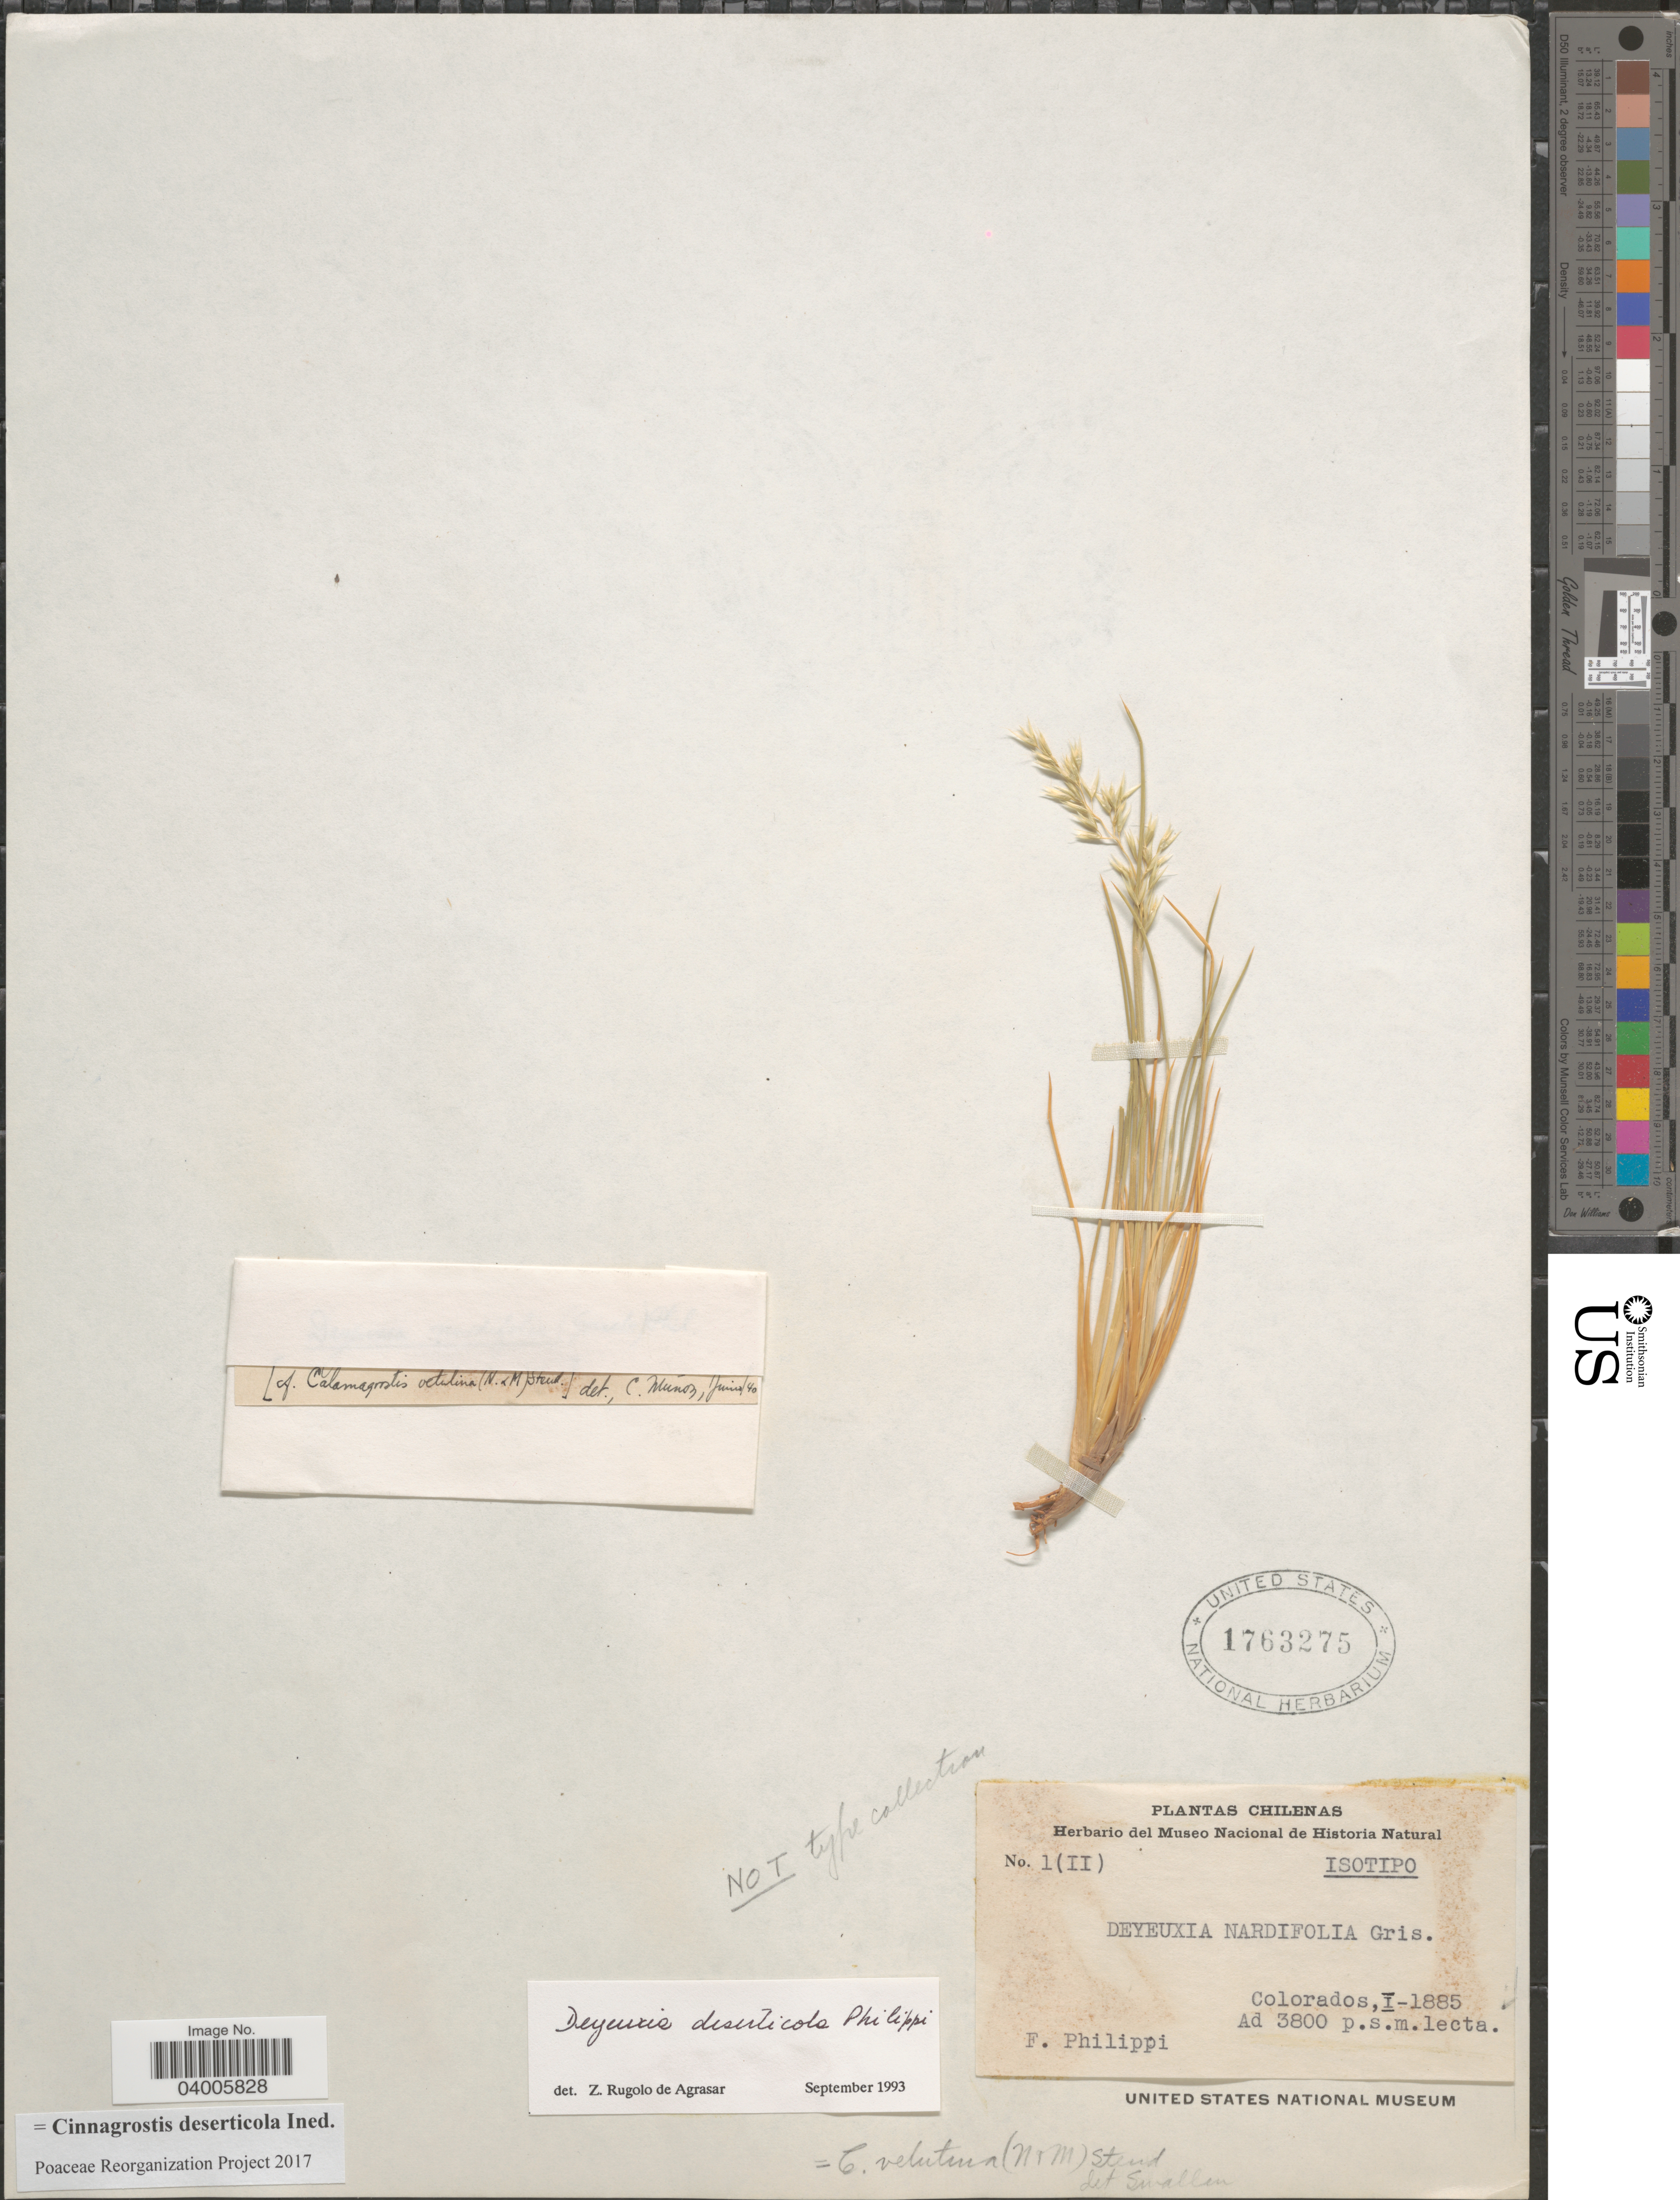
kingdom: Plantae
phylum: Tracheophyta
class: Liliopsida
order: Poales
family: Poaceae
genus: Cinnagrostis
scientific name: Cinnagrostis deserticola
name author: (Phil.) P.M. Peterson et al.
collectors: F. Philippi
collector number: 1 (II)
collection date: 1885-01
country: Chile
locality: Chilenas. Colorados.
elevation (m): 3800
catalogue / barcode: US 1763275